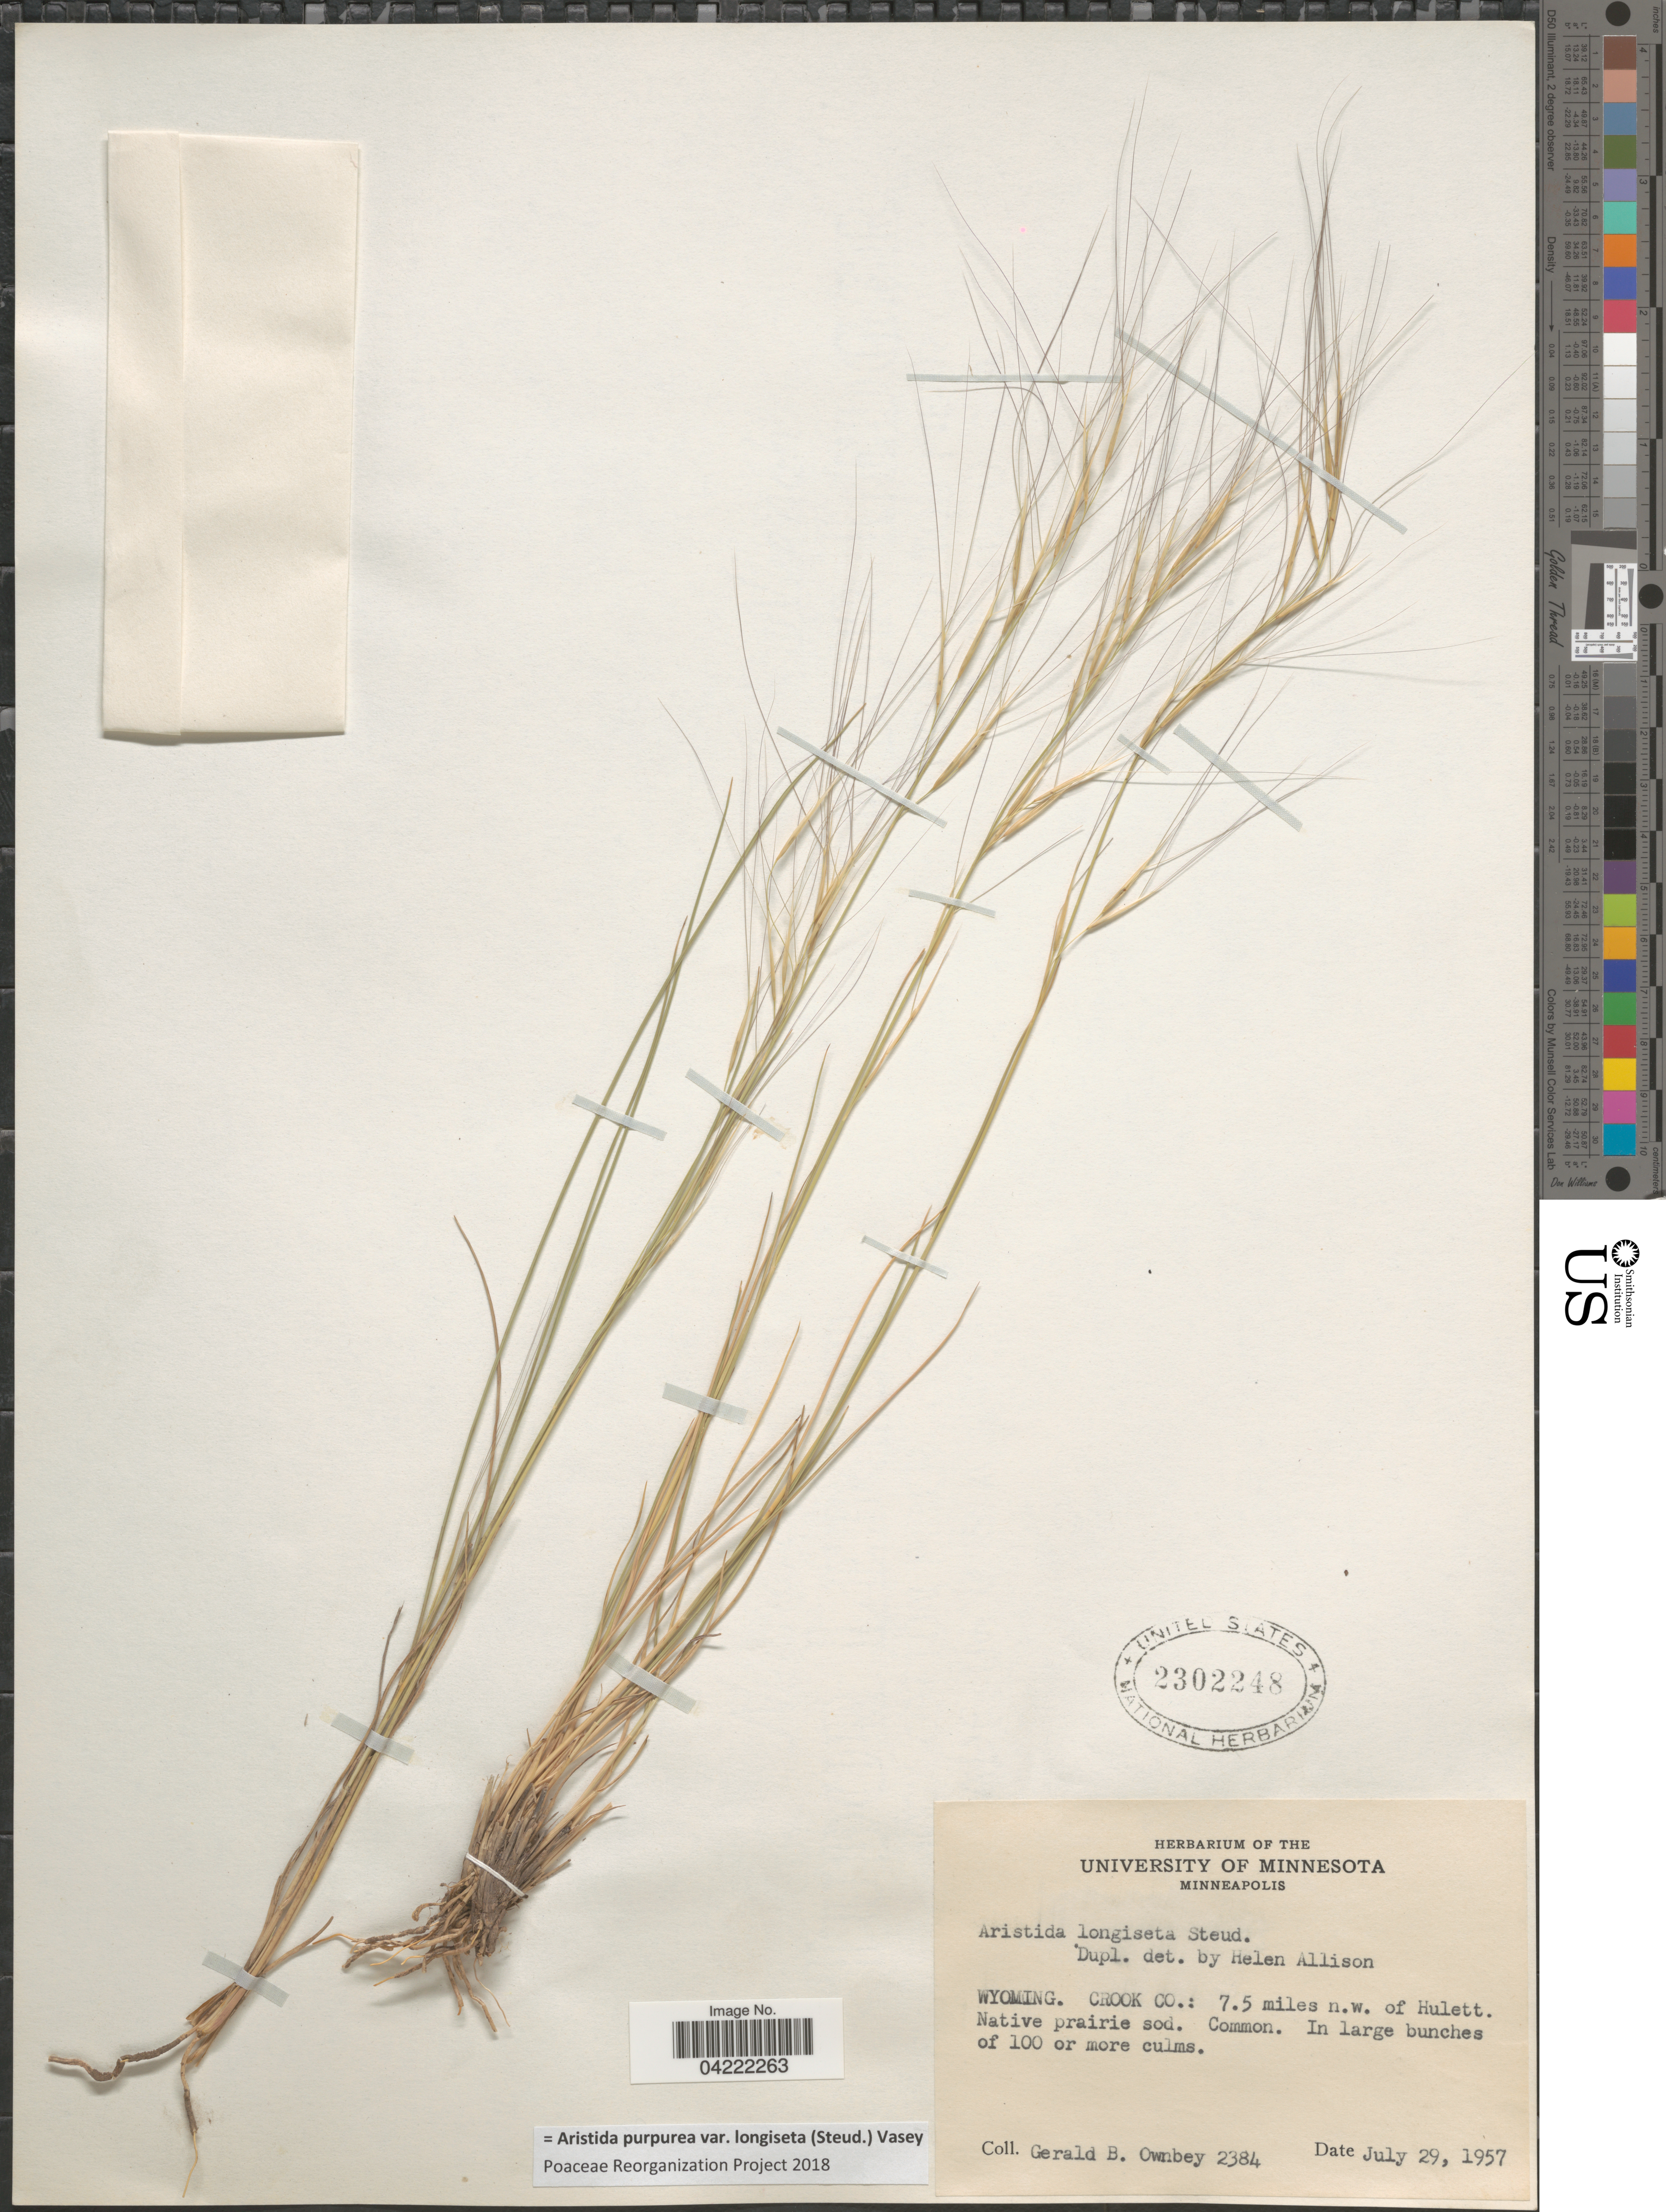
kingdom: Plantae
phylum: Tracheophyta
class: Liliopsida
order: Poales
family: Poaceae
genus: Aristida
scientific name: Aristida purpurea var. longiseta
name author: (Steud.) Vasey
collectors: G. B. Ownbey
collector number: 2384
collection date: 1957-07-29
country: United States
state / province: Wyoming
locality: Crook Co.: 7.5 miles n.w. of Hulett.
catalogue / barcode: US 2302248